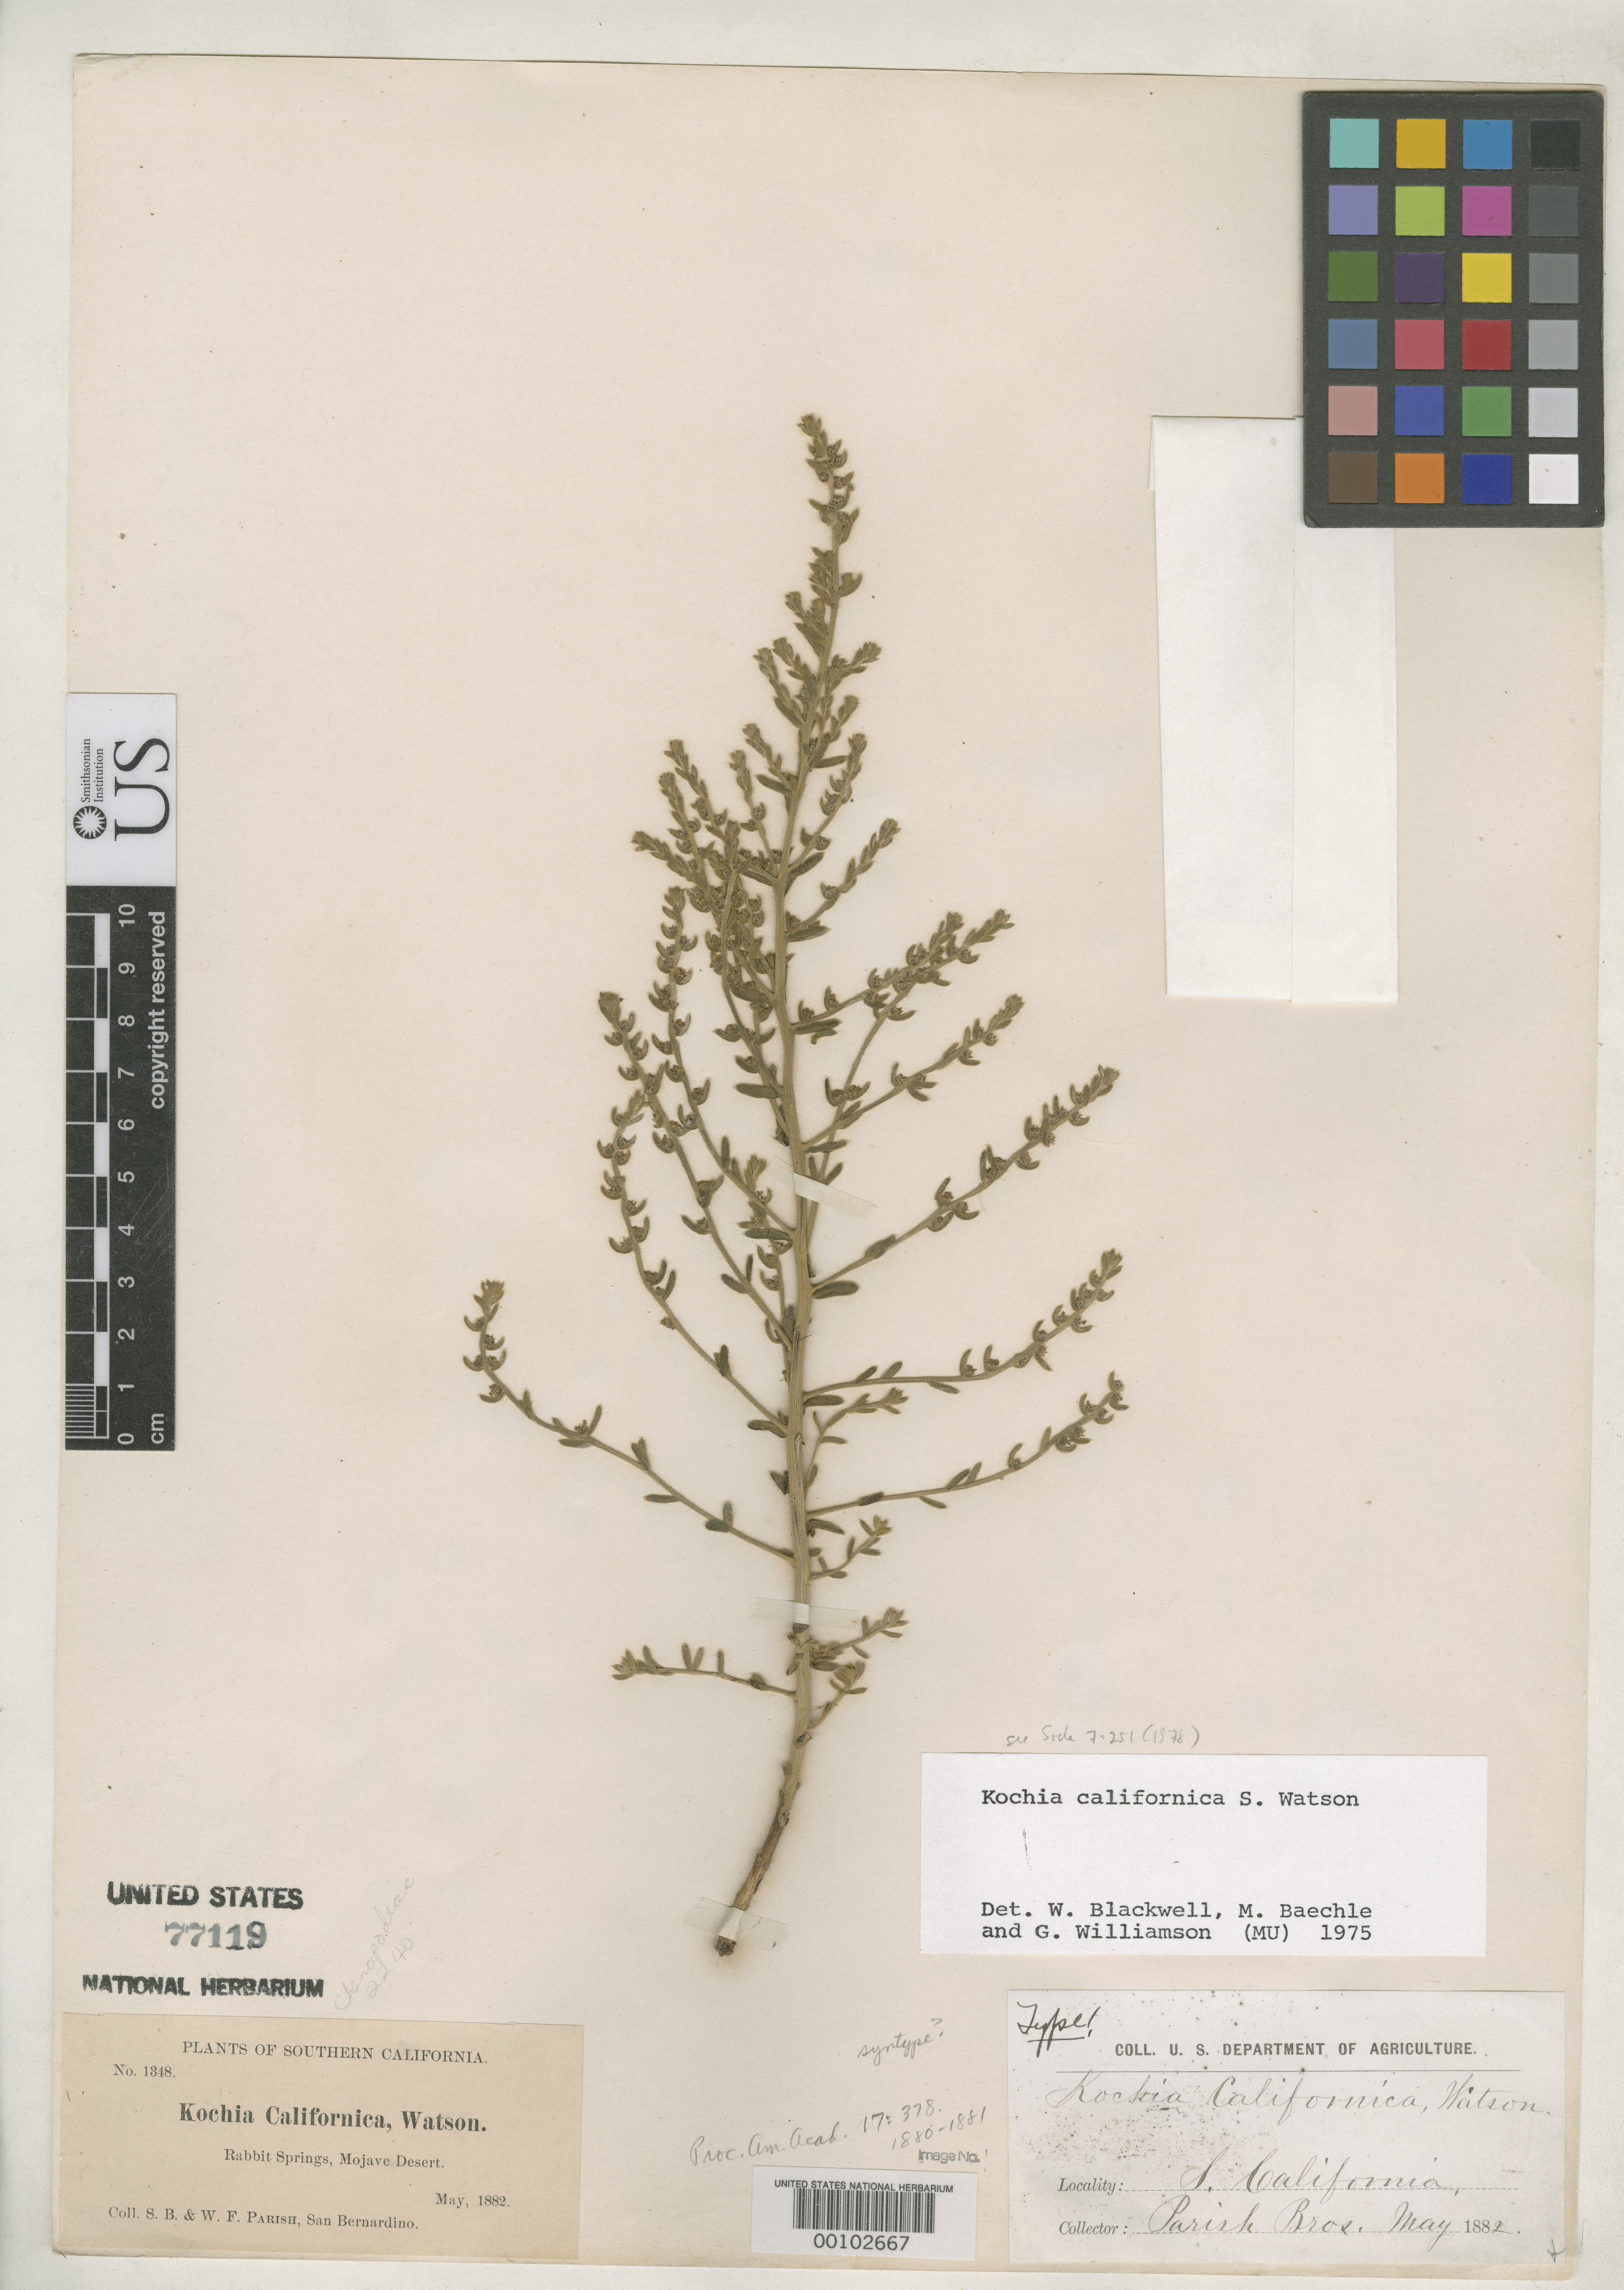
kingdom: Plantae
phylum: Tracheophyta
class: Magnoliopsida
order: Caryophyllales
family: Amaranthaceae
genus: Kochia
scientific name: Kochia californica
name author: S. Watson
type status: Syntype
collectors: S. B. Parish & W. F. Parish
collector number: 1348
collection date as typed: May 1882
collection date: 1882-05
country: United States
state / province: California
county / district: San Bernardino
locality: Rabbit Springs, Mojave Desert.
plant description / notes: Lectotype is Parry 275 (GH) as designated by W.H. Blackwell et al., Sida 7: 251 (1978).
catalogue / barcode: US 77119